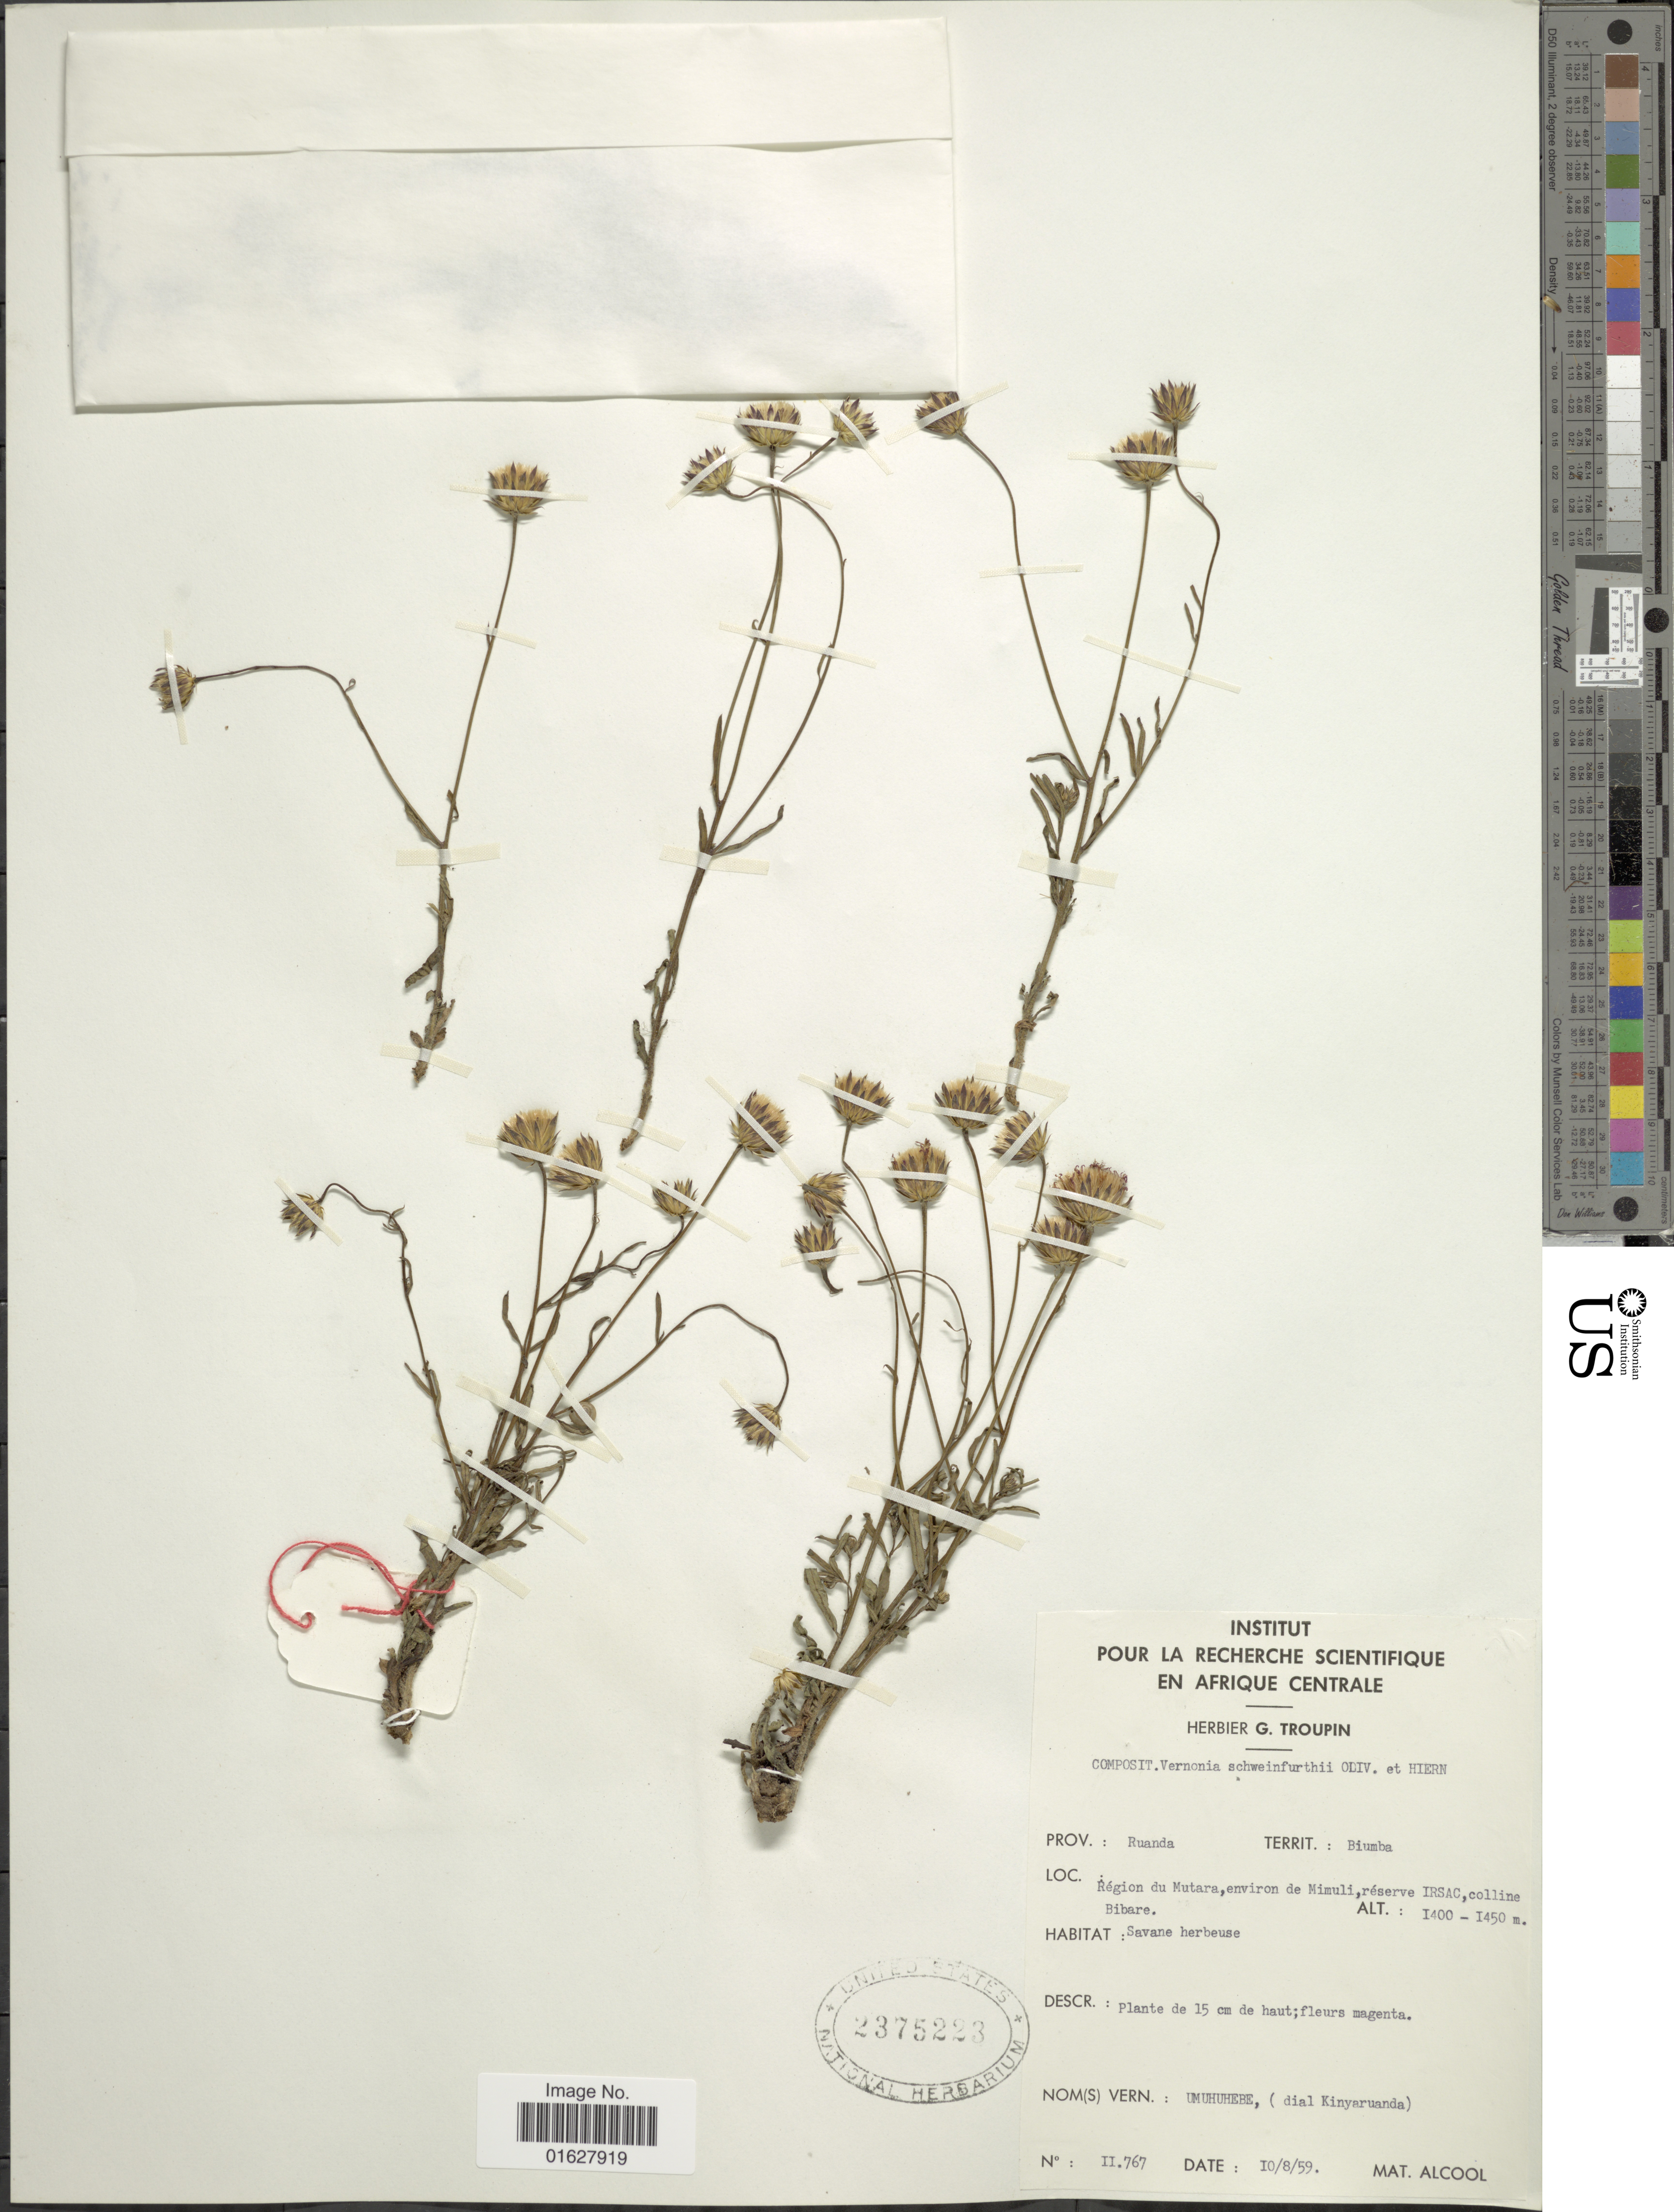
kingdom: Plantae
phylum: Tracheophyta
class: Magnoliopsida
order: Asterales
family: Asteraceae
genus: Vernonia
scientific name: Vernonia schweinfurthii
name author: Oliv. & Hiern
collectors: M. Alcool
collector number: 11767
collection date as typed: Transcribed d/m/y: 10/8/59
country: Rwanda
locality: Prov. Ruanda. Territ.:Biumba. Region du Mutara, environ de Mimuli, reserve IRSAC, colline Nyakagenge. Savana boisee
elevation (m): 1400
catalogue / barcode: US 2375223